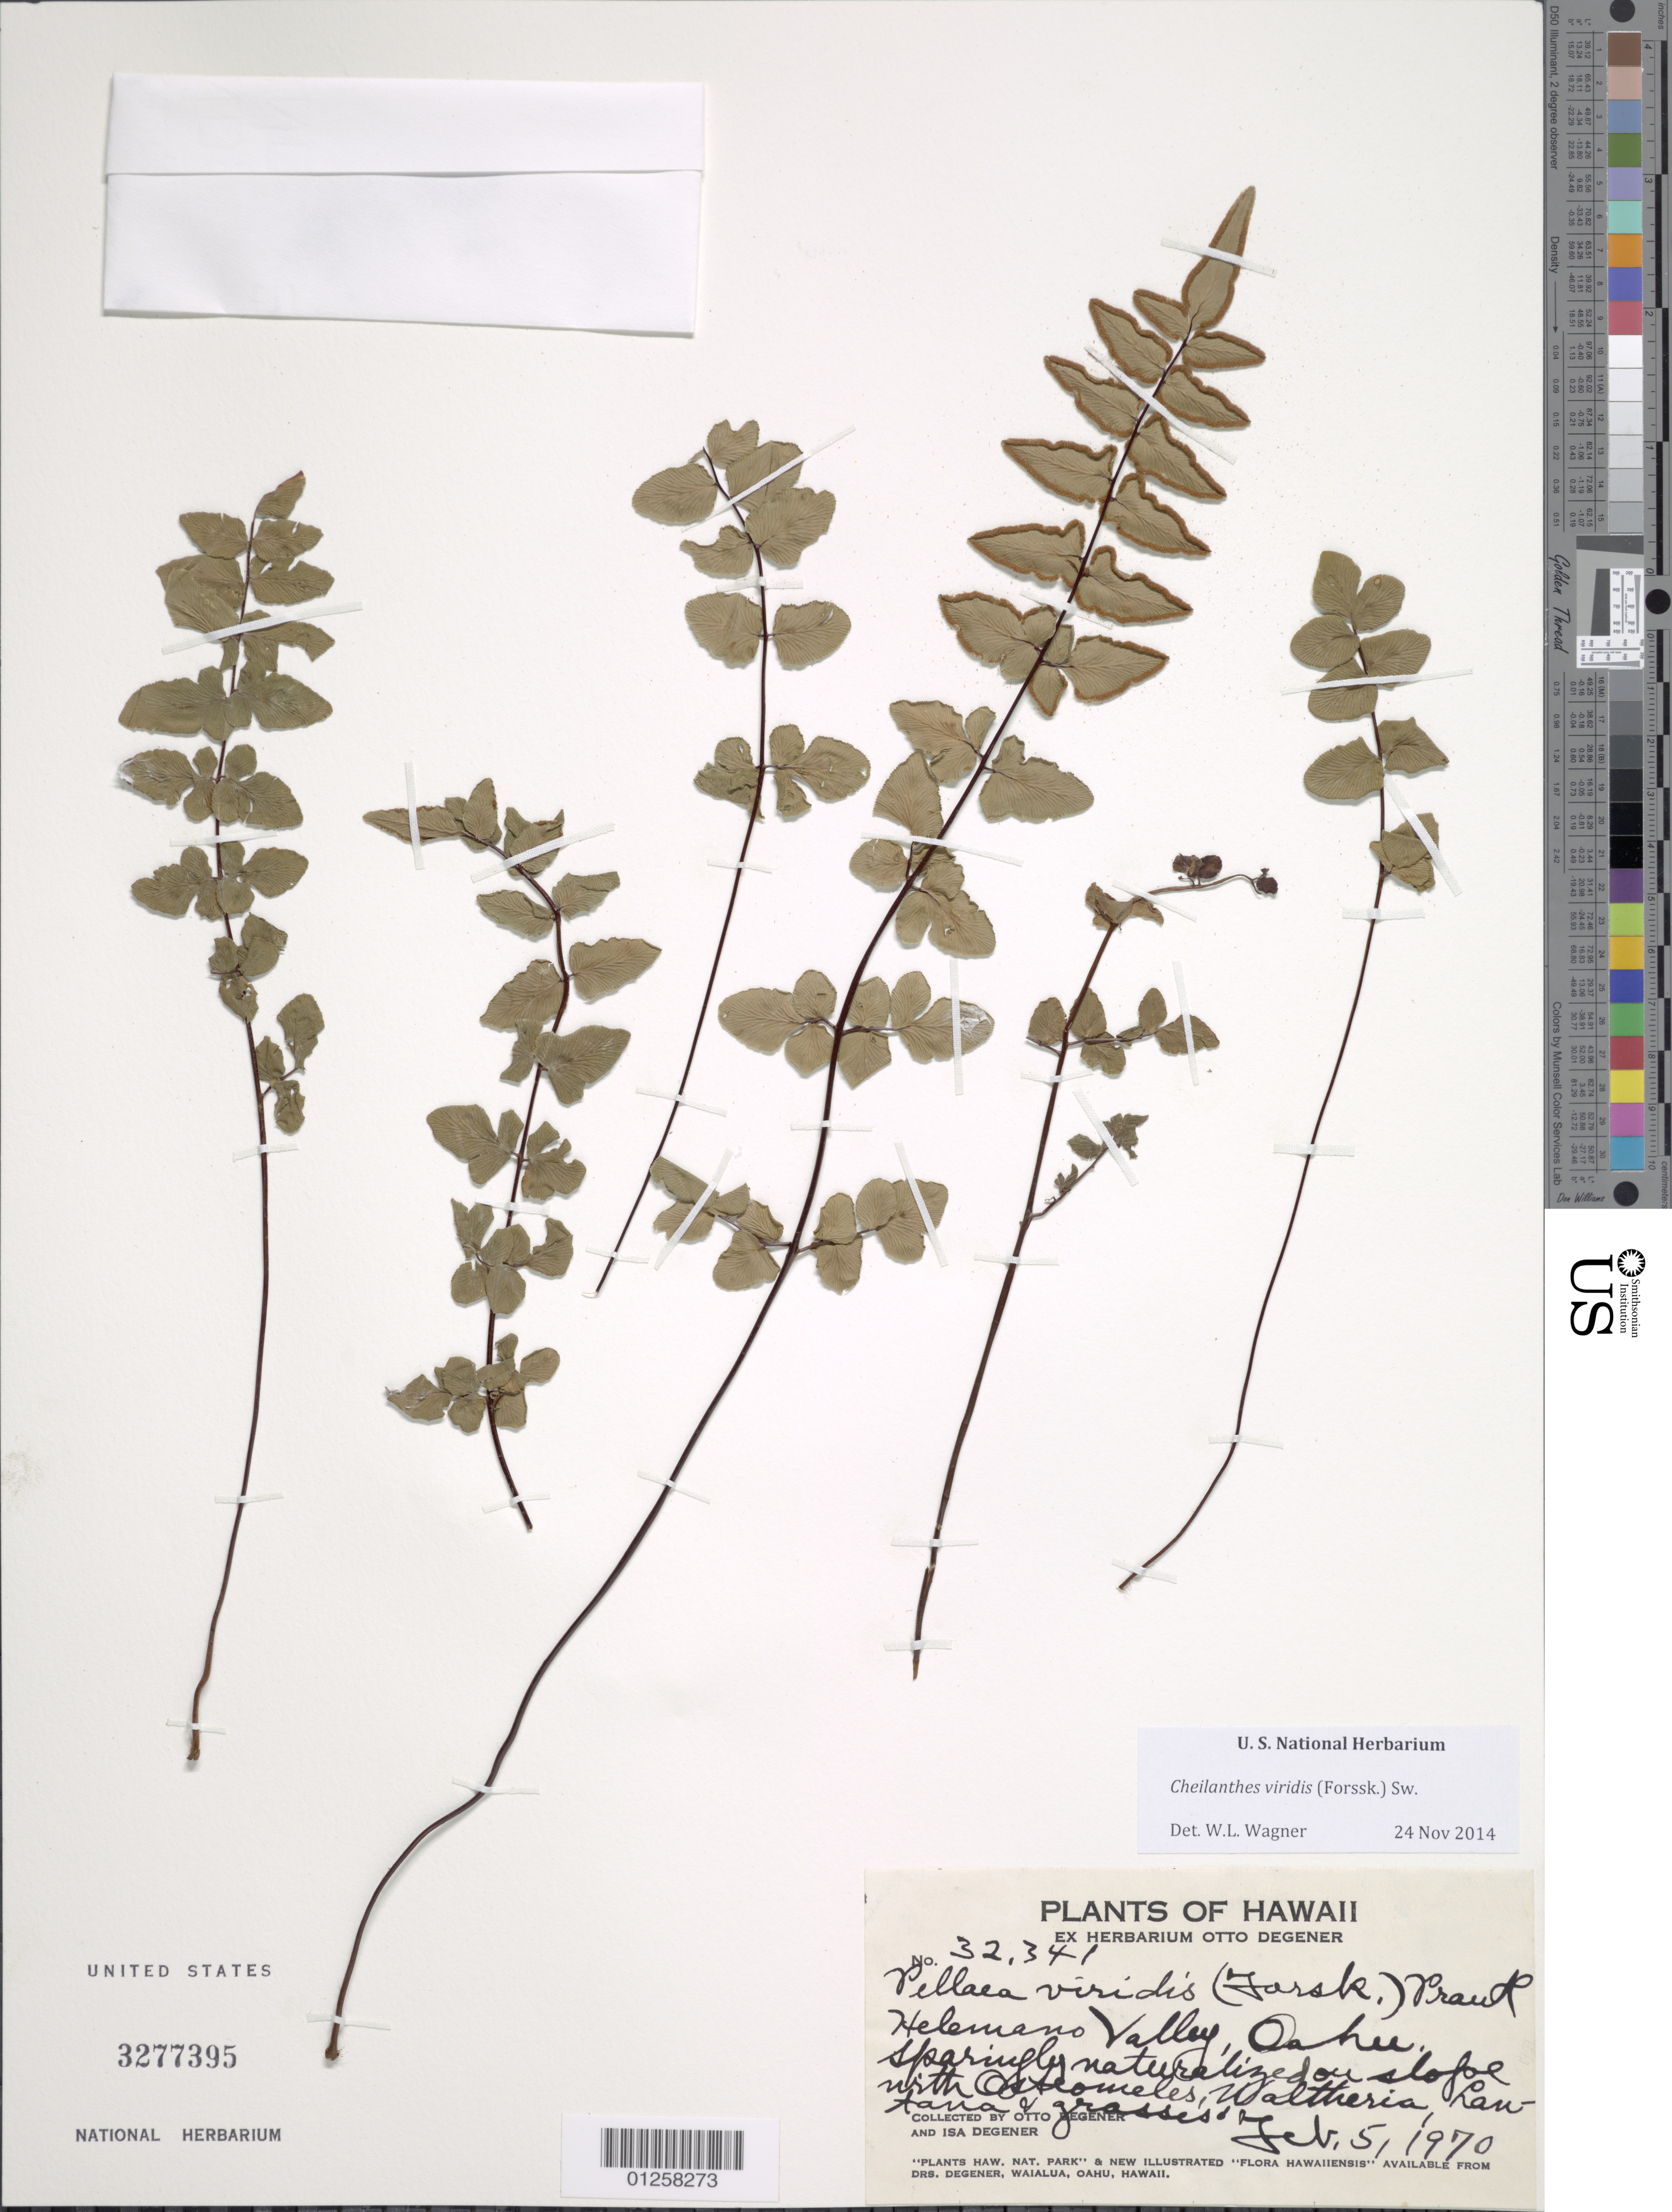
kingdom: Plantae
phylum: Tracheophyta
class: Polypodiopsida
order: Polypodiales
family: Pteridaceae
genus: Cheilanthes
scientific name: Cheilanthes viridis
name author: (Forssk.) Sw.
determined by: Wagner, W. L., (BOT), Smithsonian Institution - National Museum of Natural History (UNITED STATES)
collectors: O. Degener & I. Degener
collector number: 32341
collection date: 1970-02-05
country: United States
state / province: Hawaii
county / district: Honolulu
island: Oahu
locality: Helemano Valley.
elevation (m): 914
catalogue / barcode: US 3277395